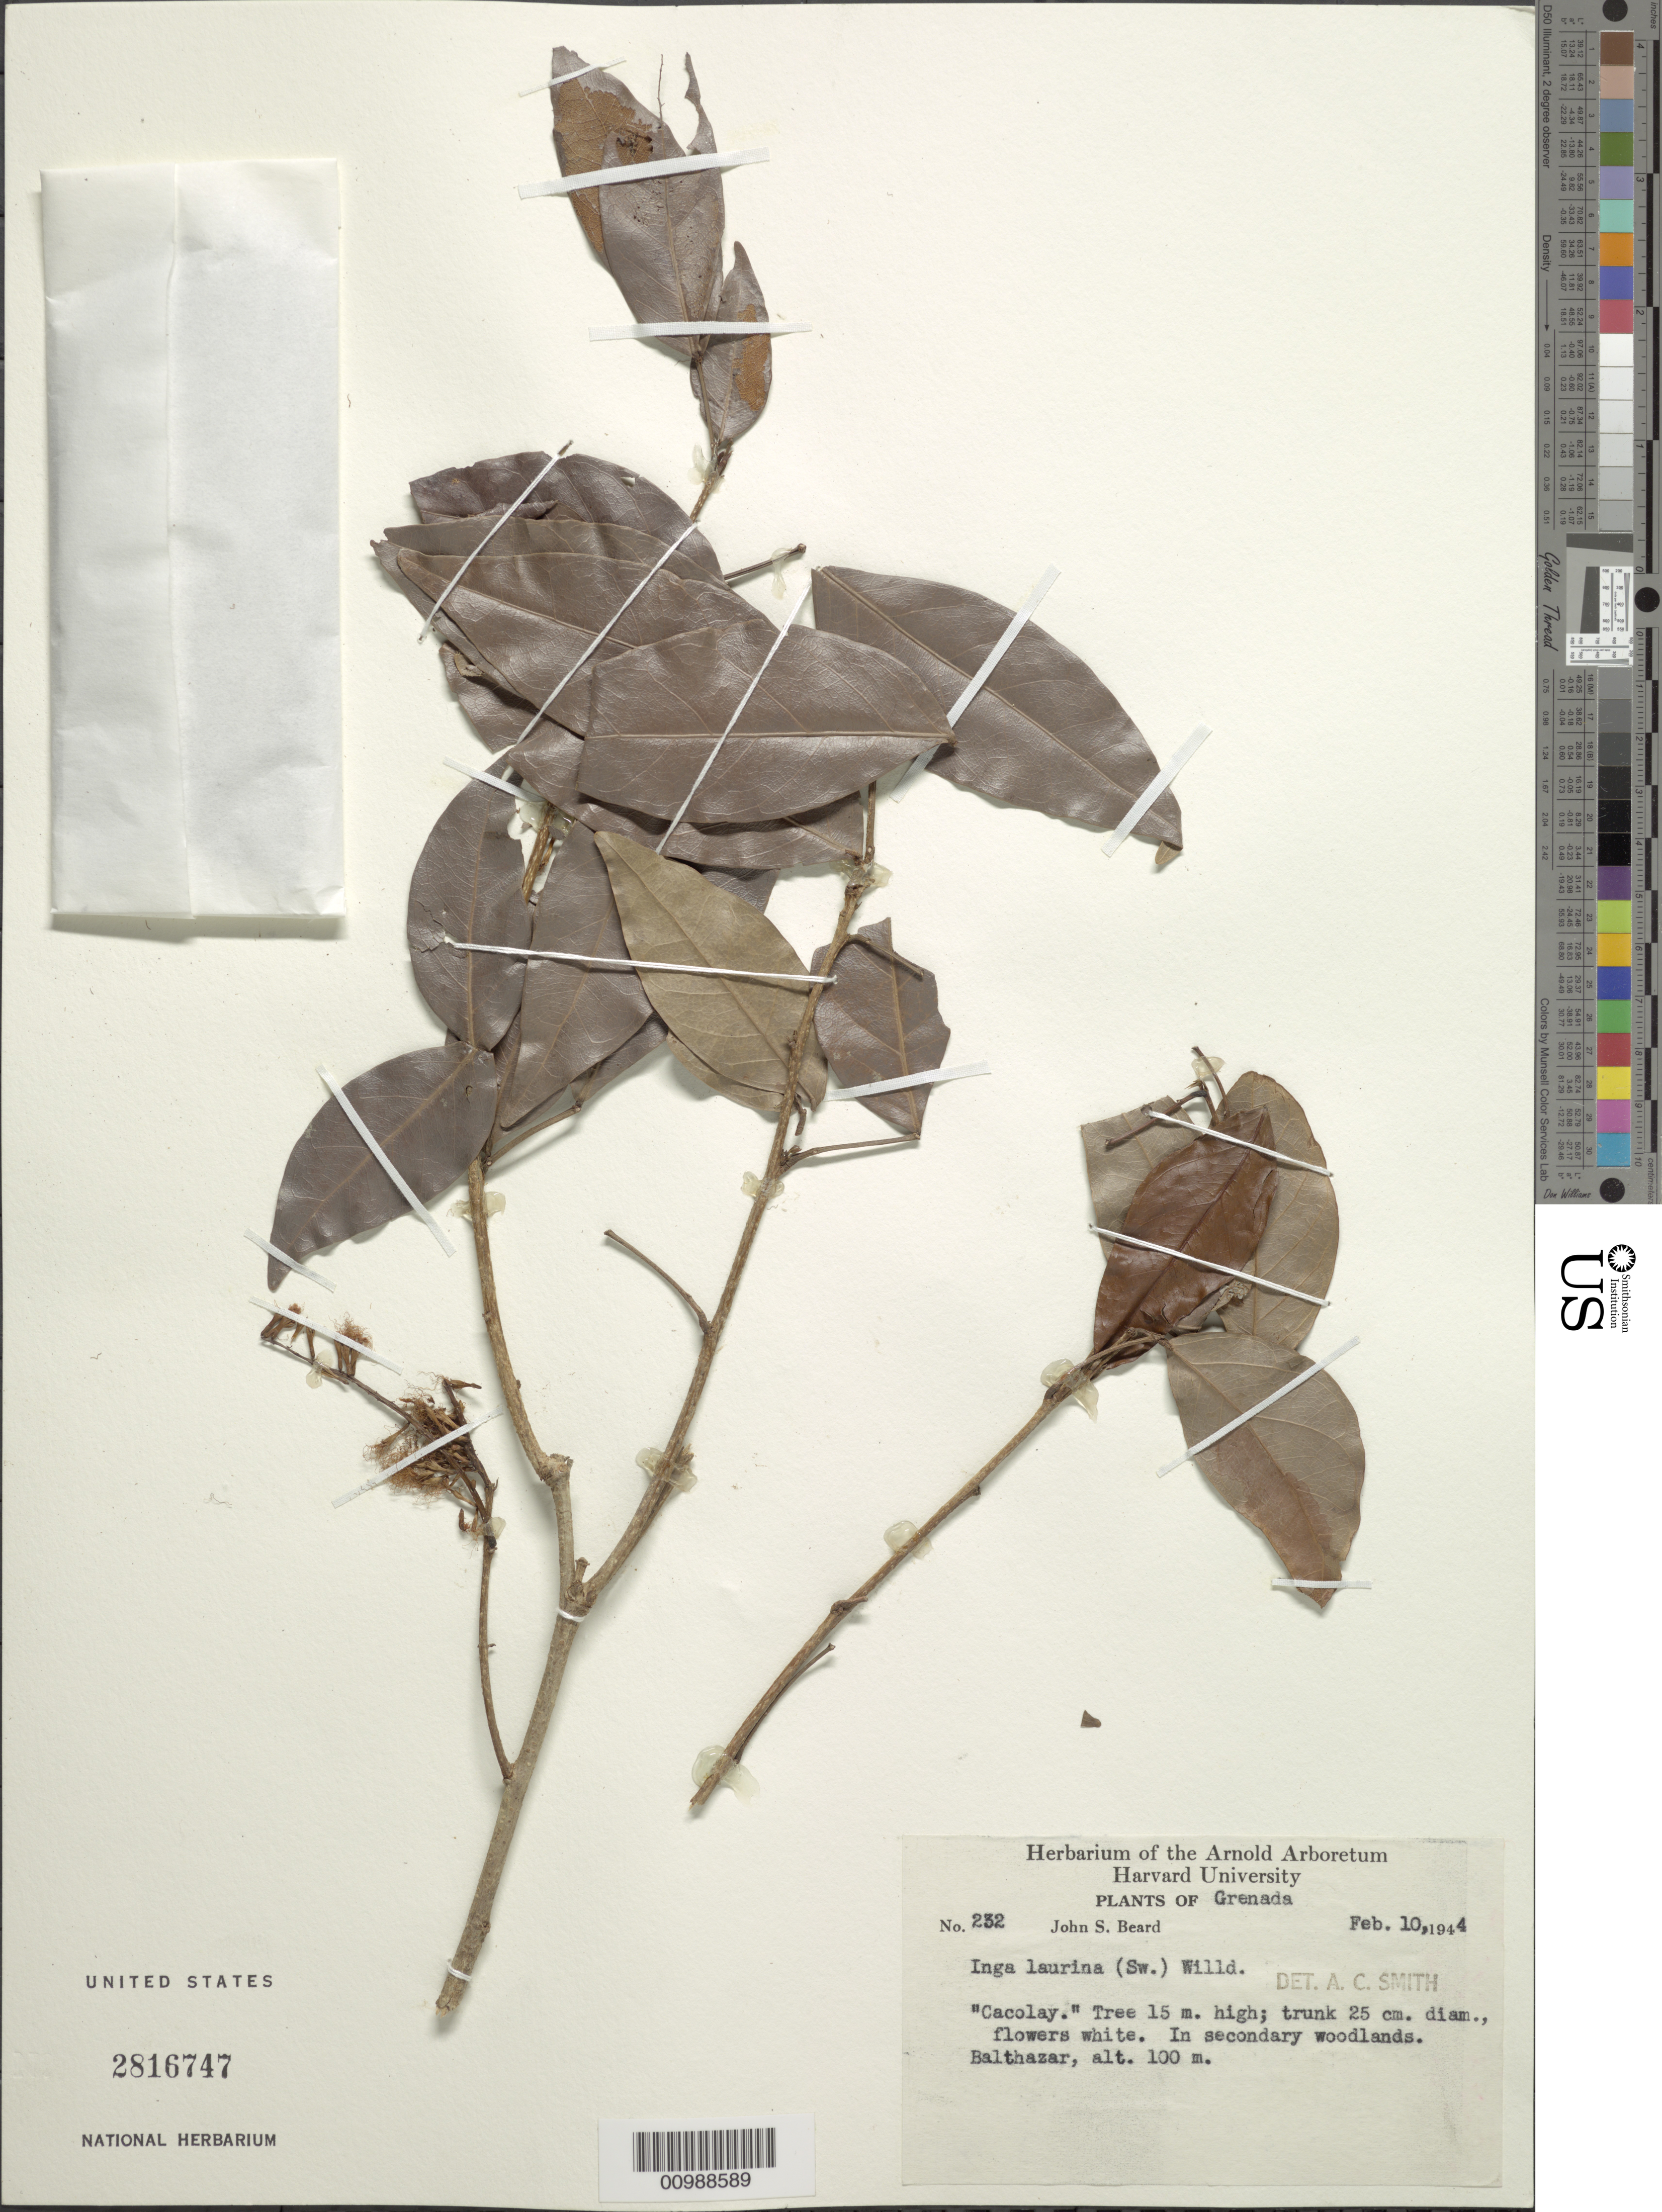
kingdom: Plantae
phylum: Tracheophyta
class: Magnoliopsida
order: Fabales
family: Fabaceae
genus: Inga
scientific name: Inga laurina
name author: (Sw.) Willd.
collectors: J. Beard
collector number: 232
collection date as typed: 10 Feb 1944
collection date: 1944-02-10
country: Grenada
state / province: Saint Andrew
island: Grenada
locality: Balthazar Estate; In secondary woodlands.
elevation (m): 100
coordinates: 0 N, 0 E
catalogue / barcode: US 2816747